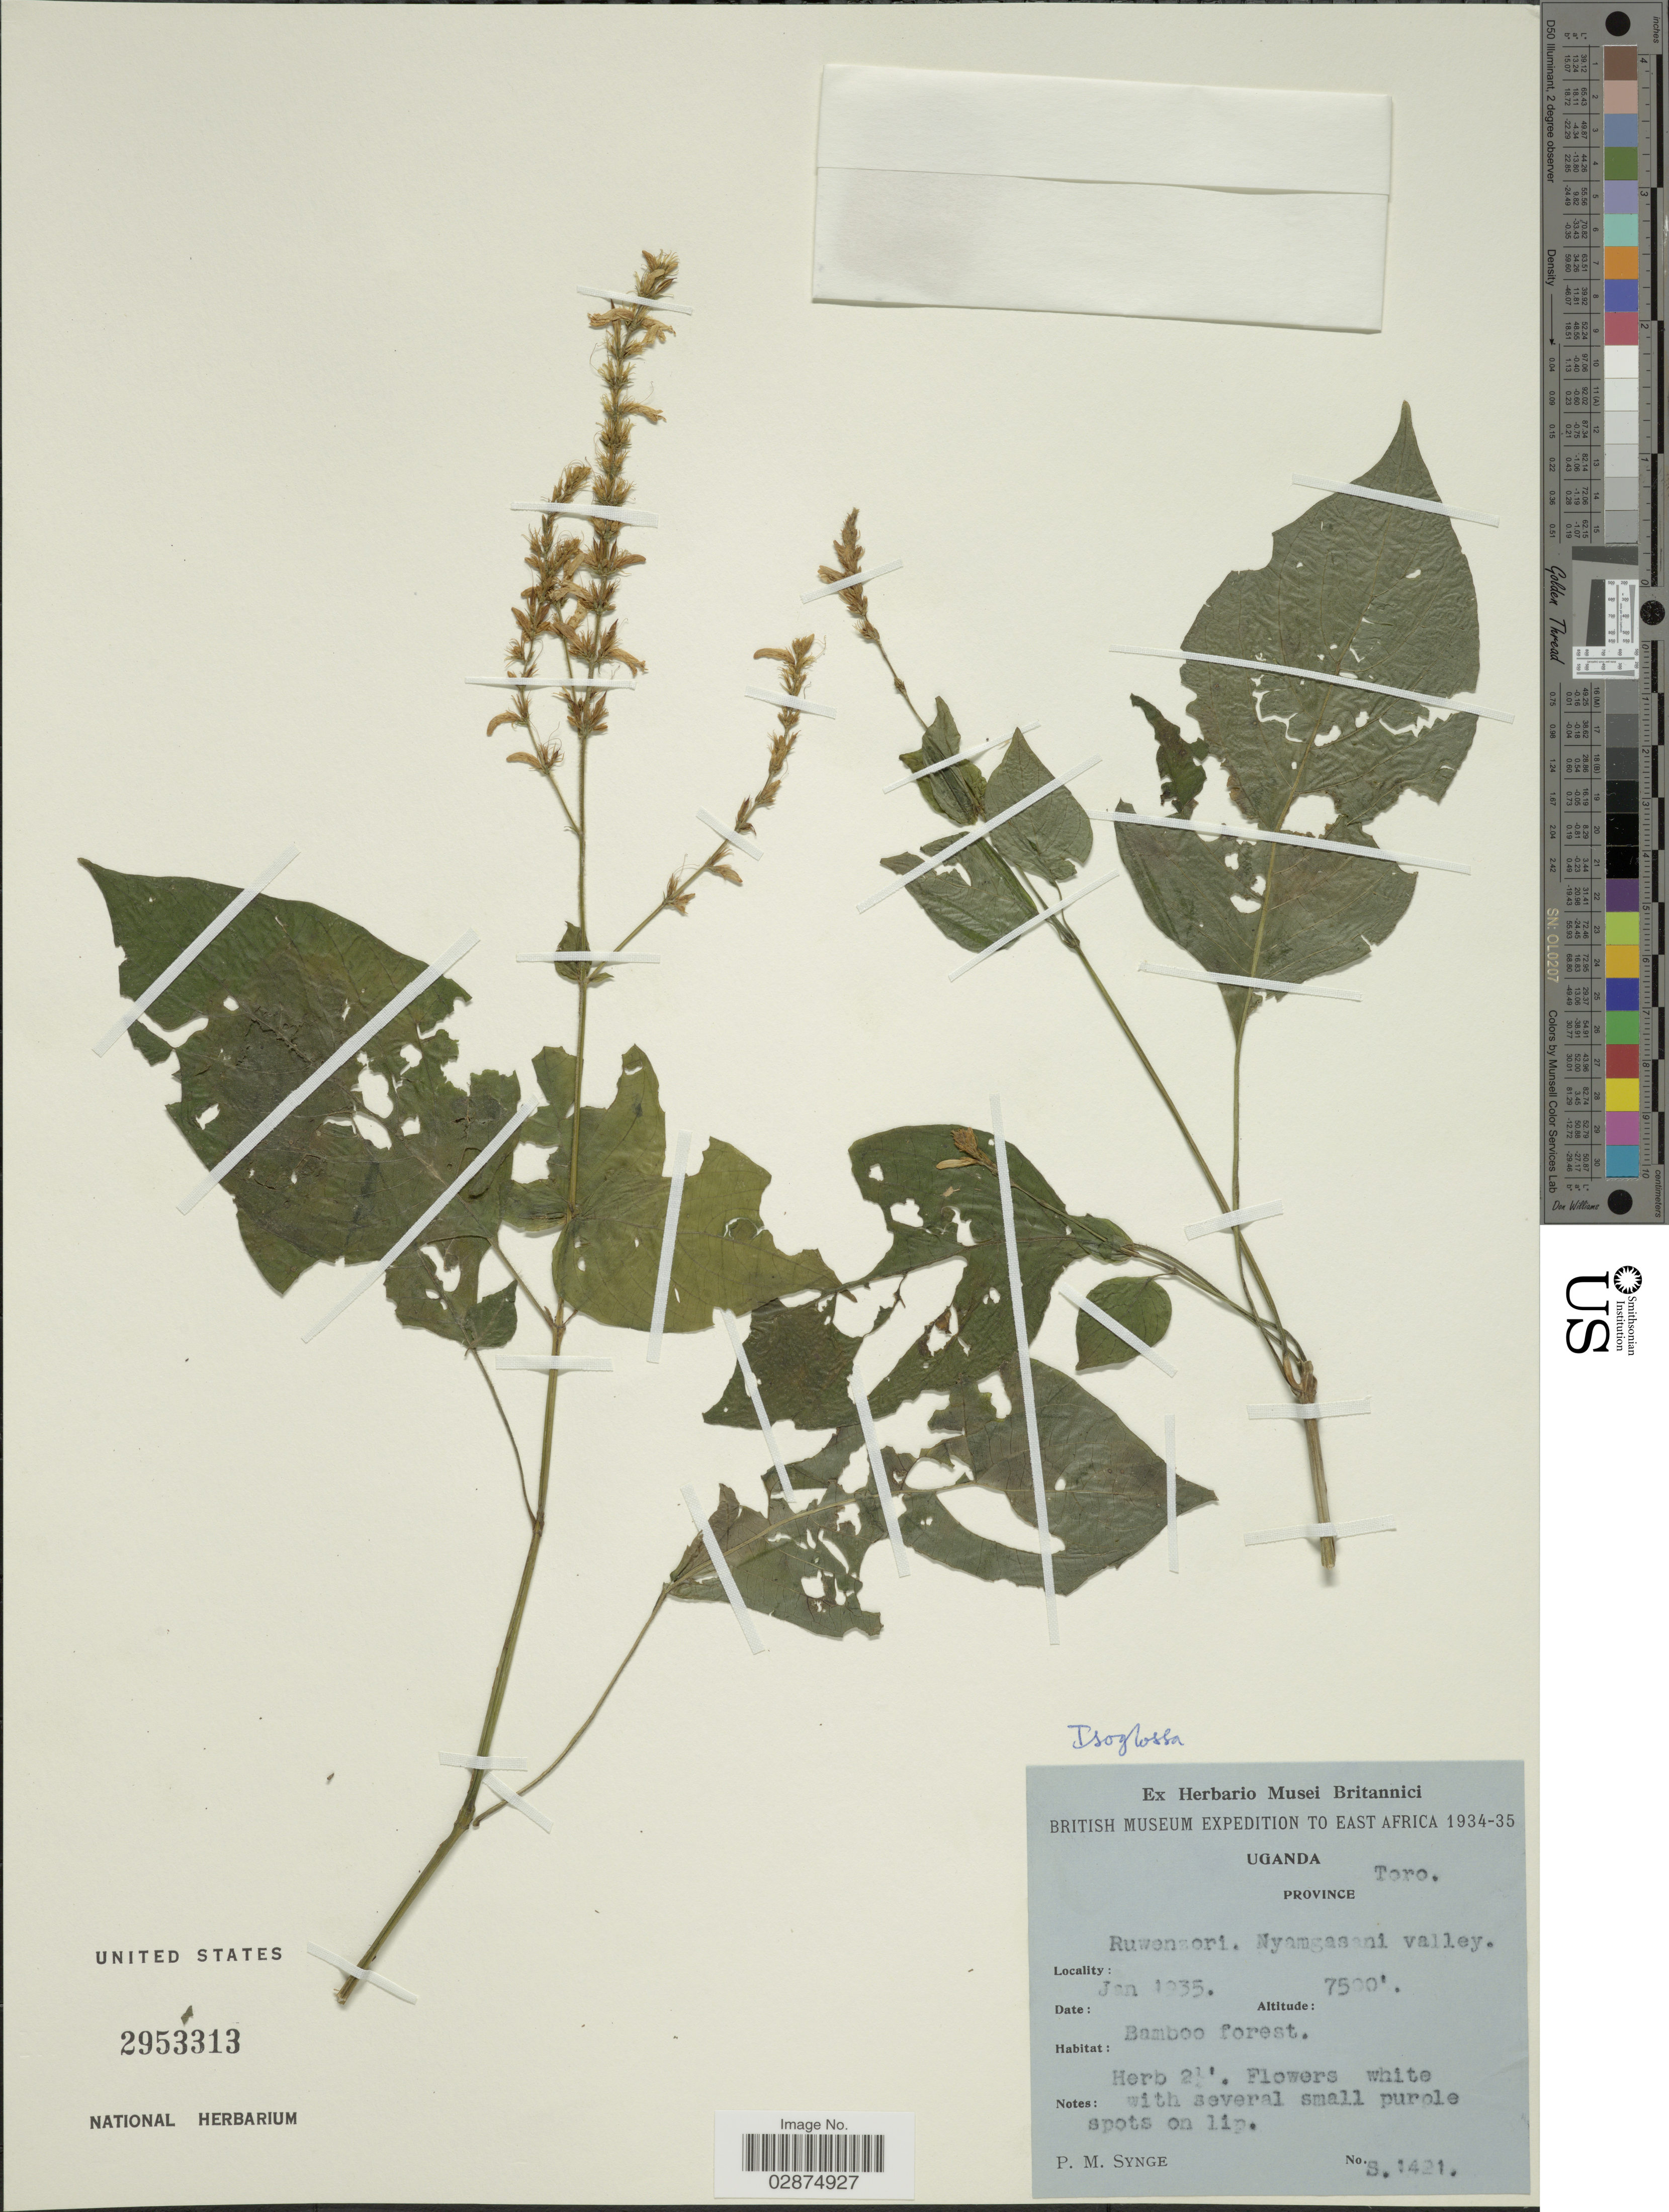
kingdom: Plantae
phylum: Tracheophyta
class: Magnoliopsida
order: Lamiales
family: Acanthaceae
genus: Isoglossa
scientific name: Isoglossa sp.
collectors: P. Synge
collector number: S1421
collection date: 1935-01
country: Uganda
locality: Province Toro. Ruwenzori. Nyamgasani valley. East Africa.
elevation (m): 2286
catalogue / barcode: US 2953313